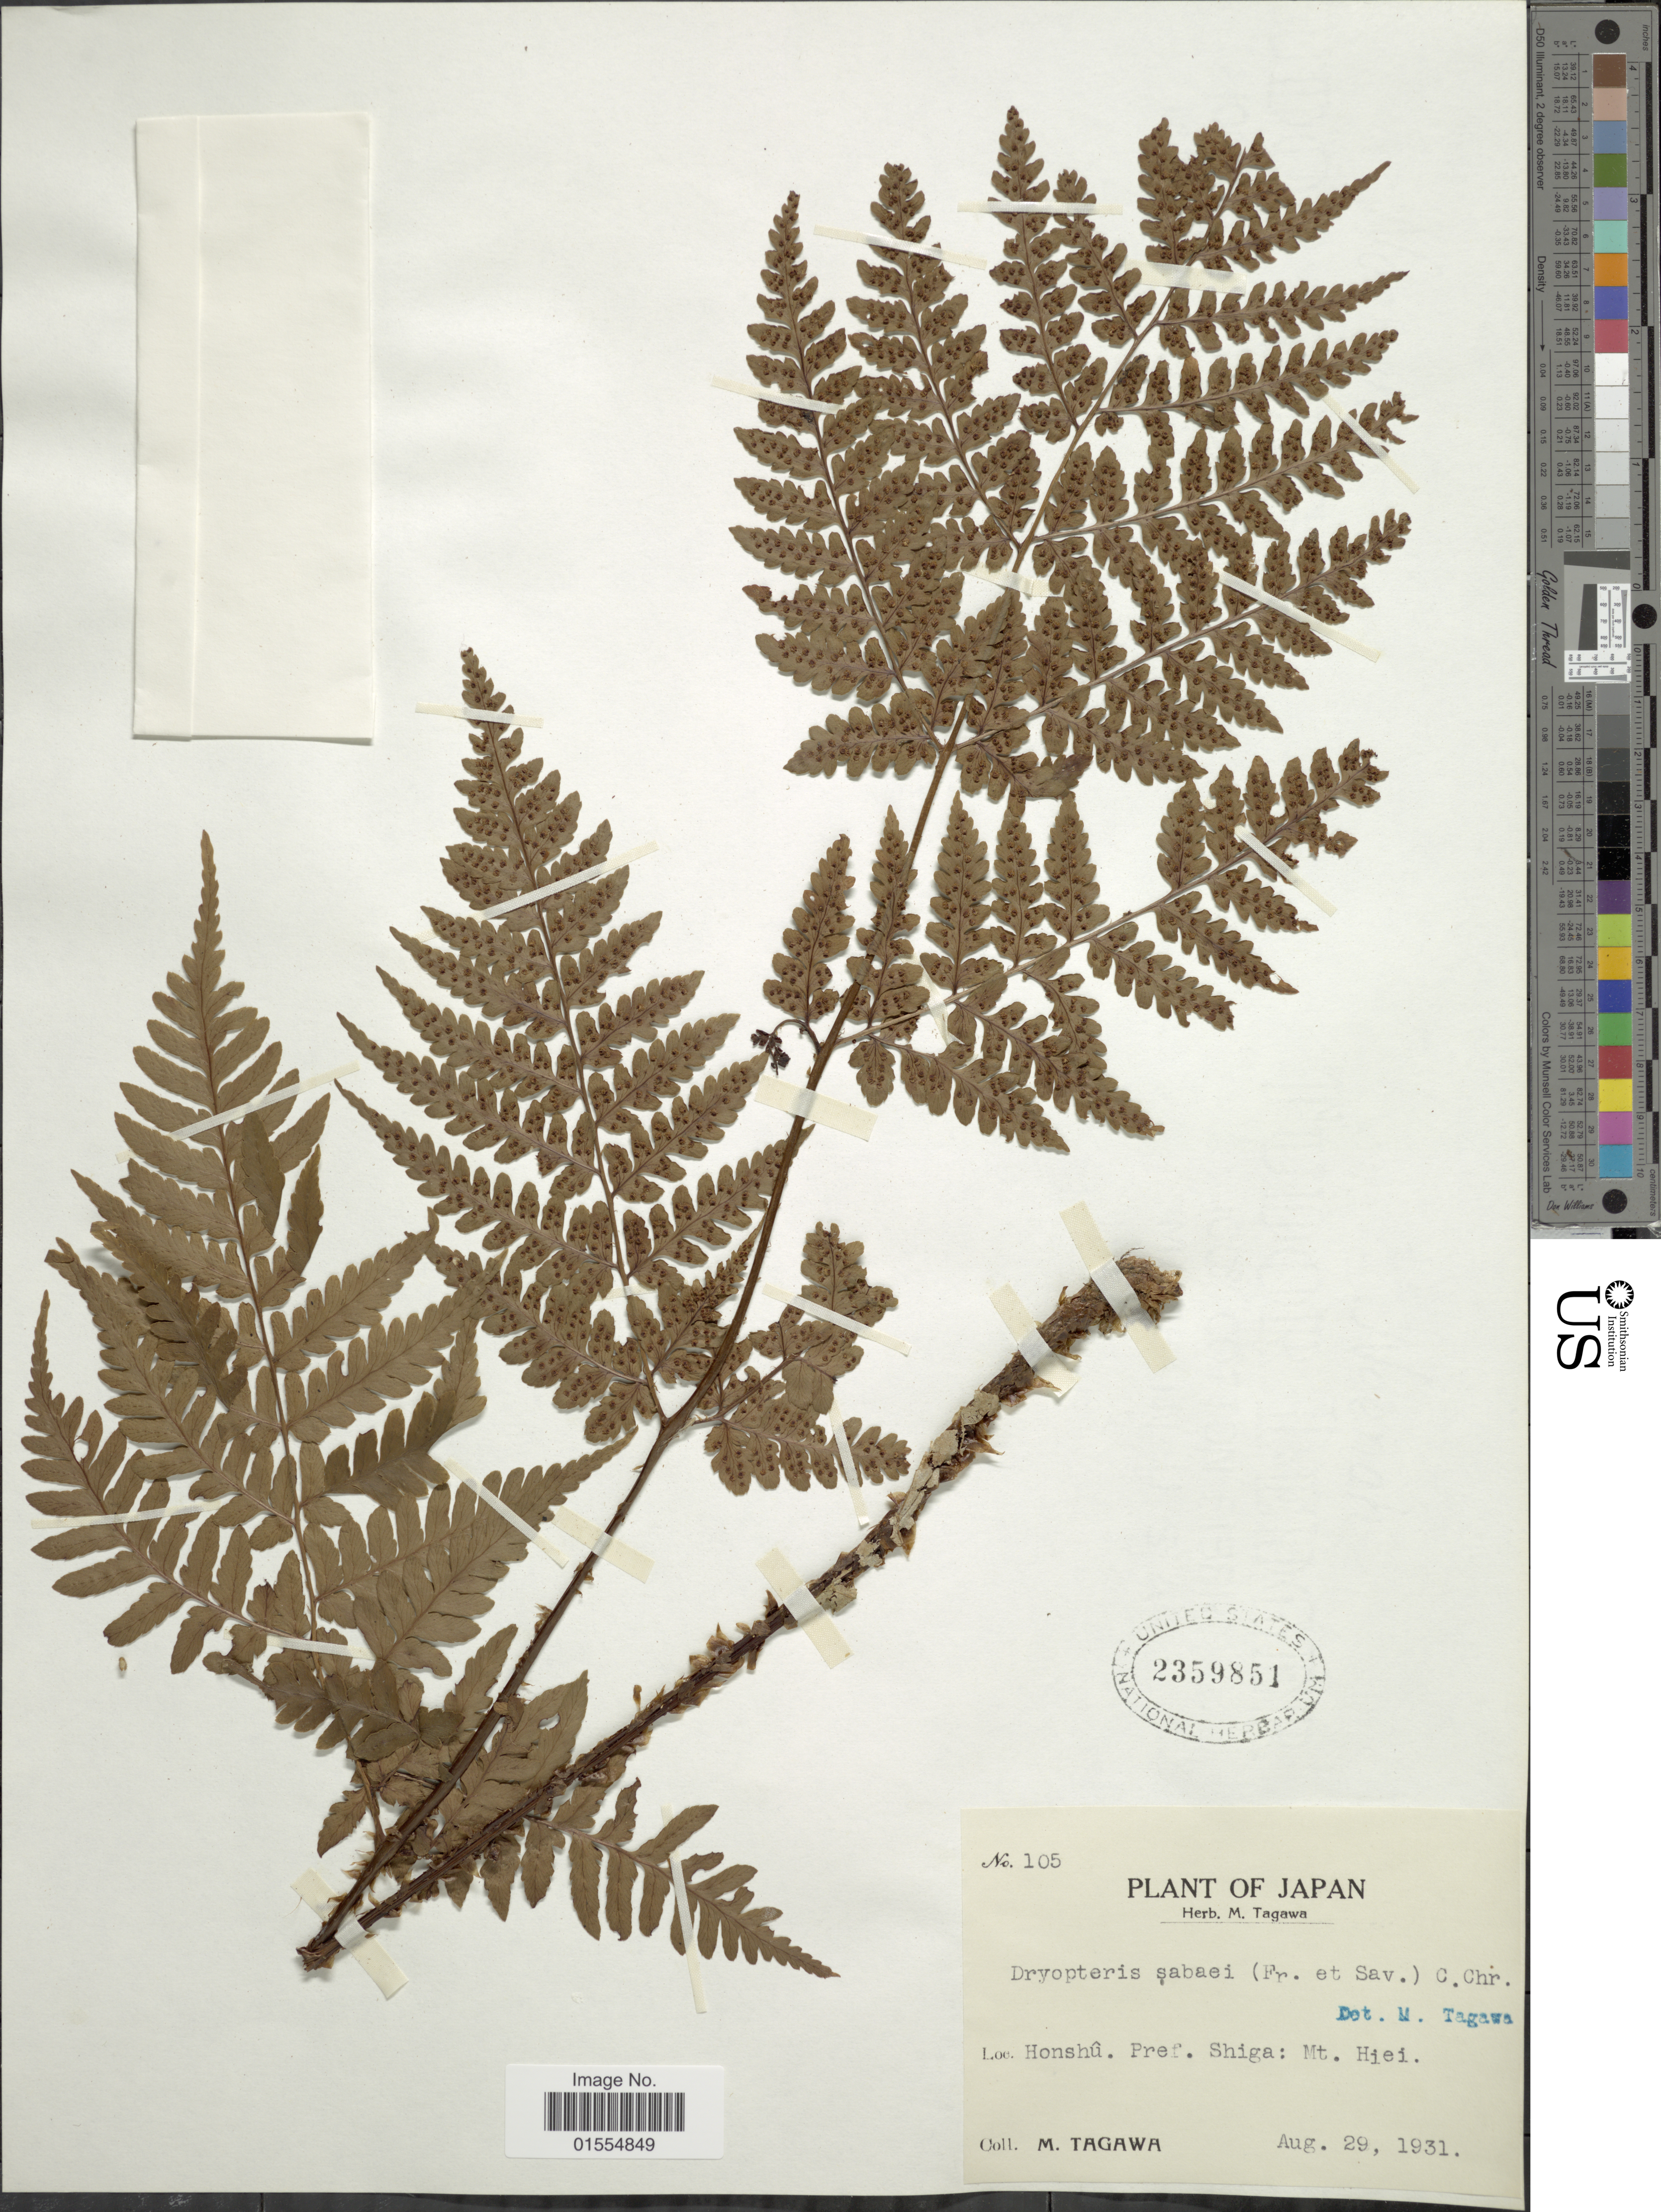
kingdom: Plantae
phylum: Tracheophyta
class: Polypodiopsida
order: Polypodiales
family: Dryopteridaceae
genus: Dryopteris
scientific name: Dryopteris sabaei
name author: (Franch. & Sav.) C. Chr.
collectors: M. Tagawa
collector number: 105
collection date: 1931-08-29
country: Japan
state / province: Siga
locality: Japan, Honshu., Pref. Shiga: Mt. Hiei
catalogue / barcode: US 2359851